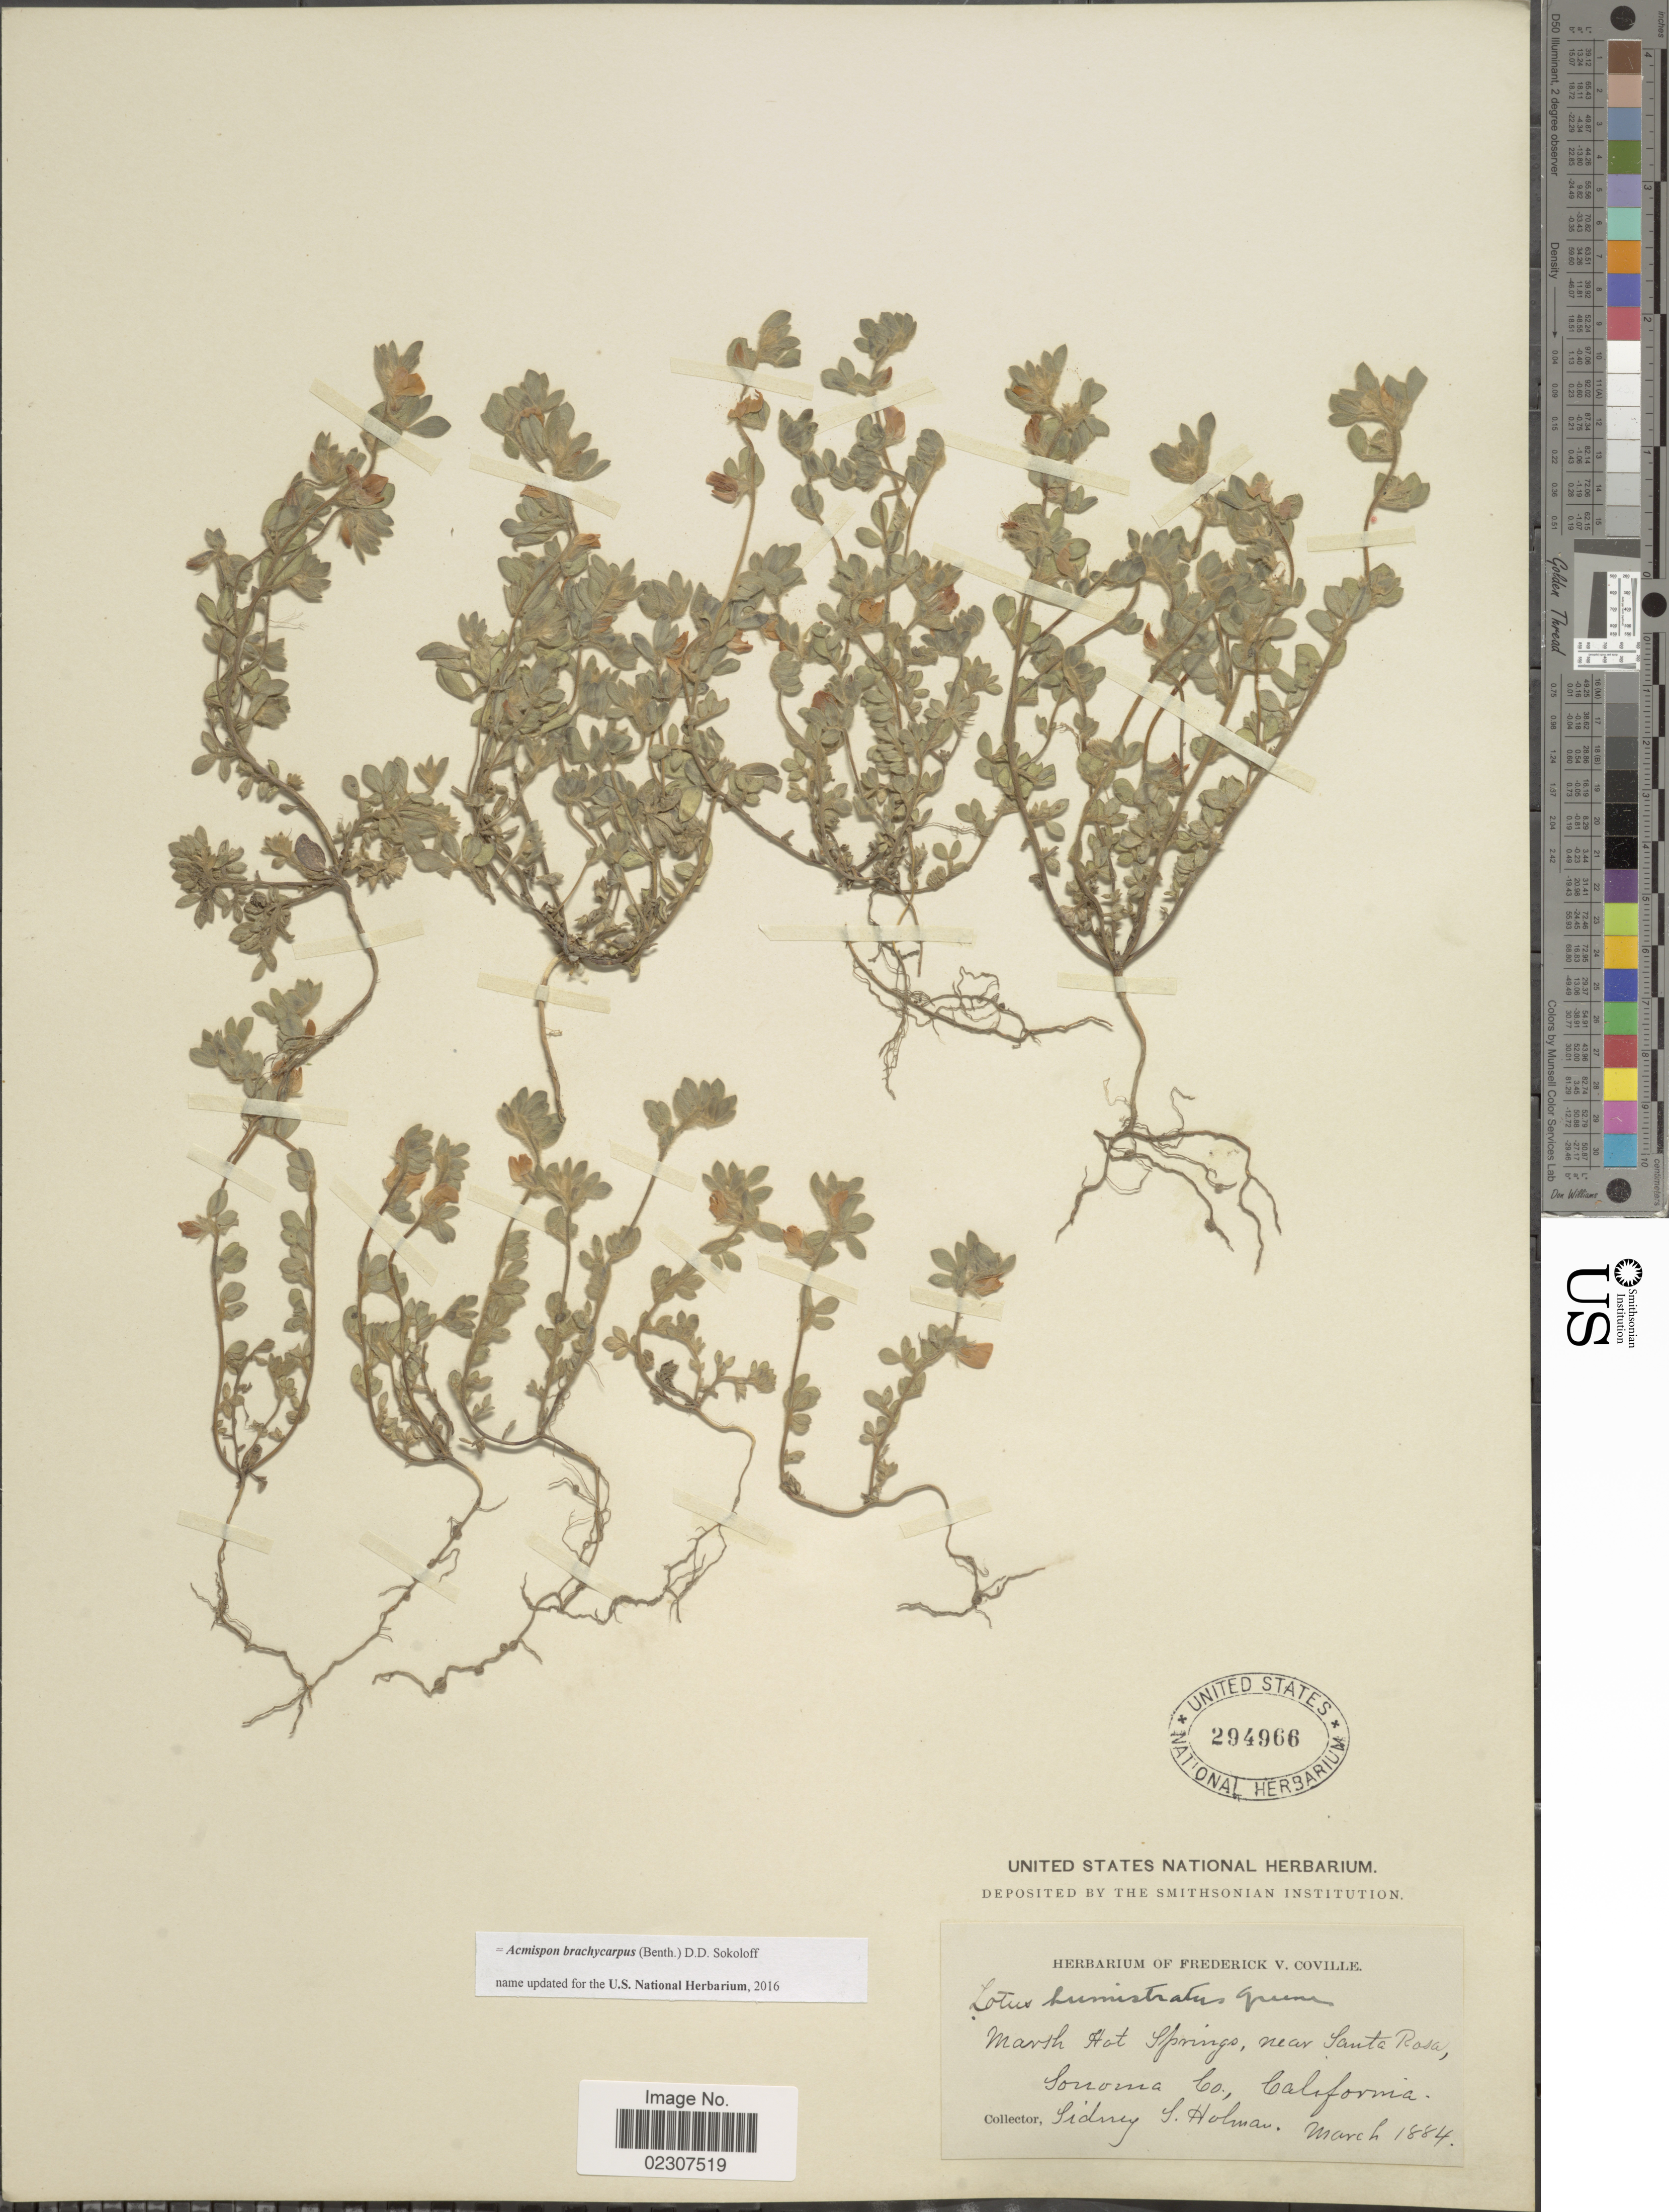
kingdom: Plantae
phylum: Tracheophyta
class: Magnoliopsida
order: Fabales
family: Fabaceae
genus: Acmispon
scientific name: Acmispon brachycarpus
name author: (Benth.) D.D. Sokoloff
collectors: S. Holman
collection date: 1884-03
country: United States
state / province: California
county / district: Sonoma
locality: Marsh Hot Springs, near Santa Rosa, Sonoma Co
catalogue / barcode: US 294966